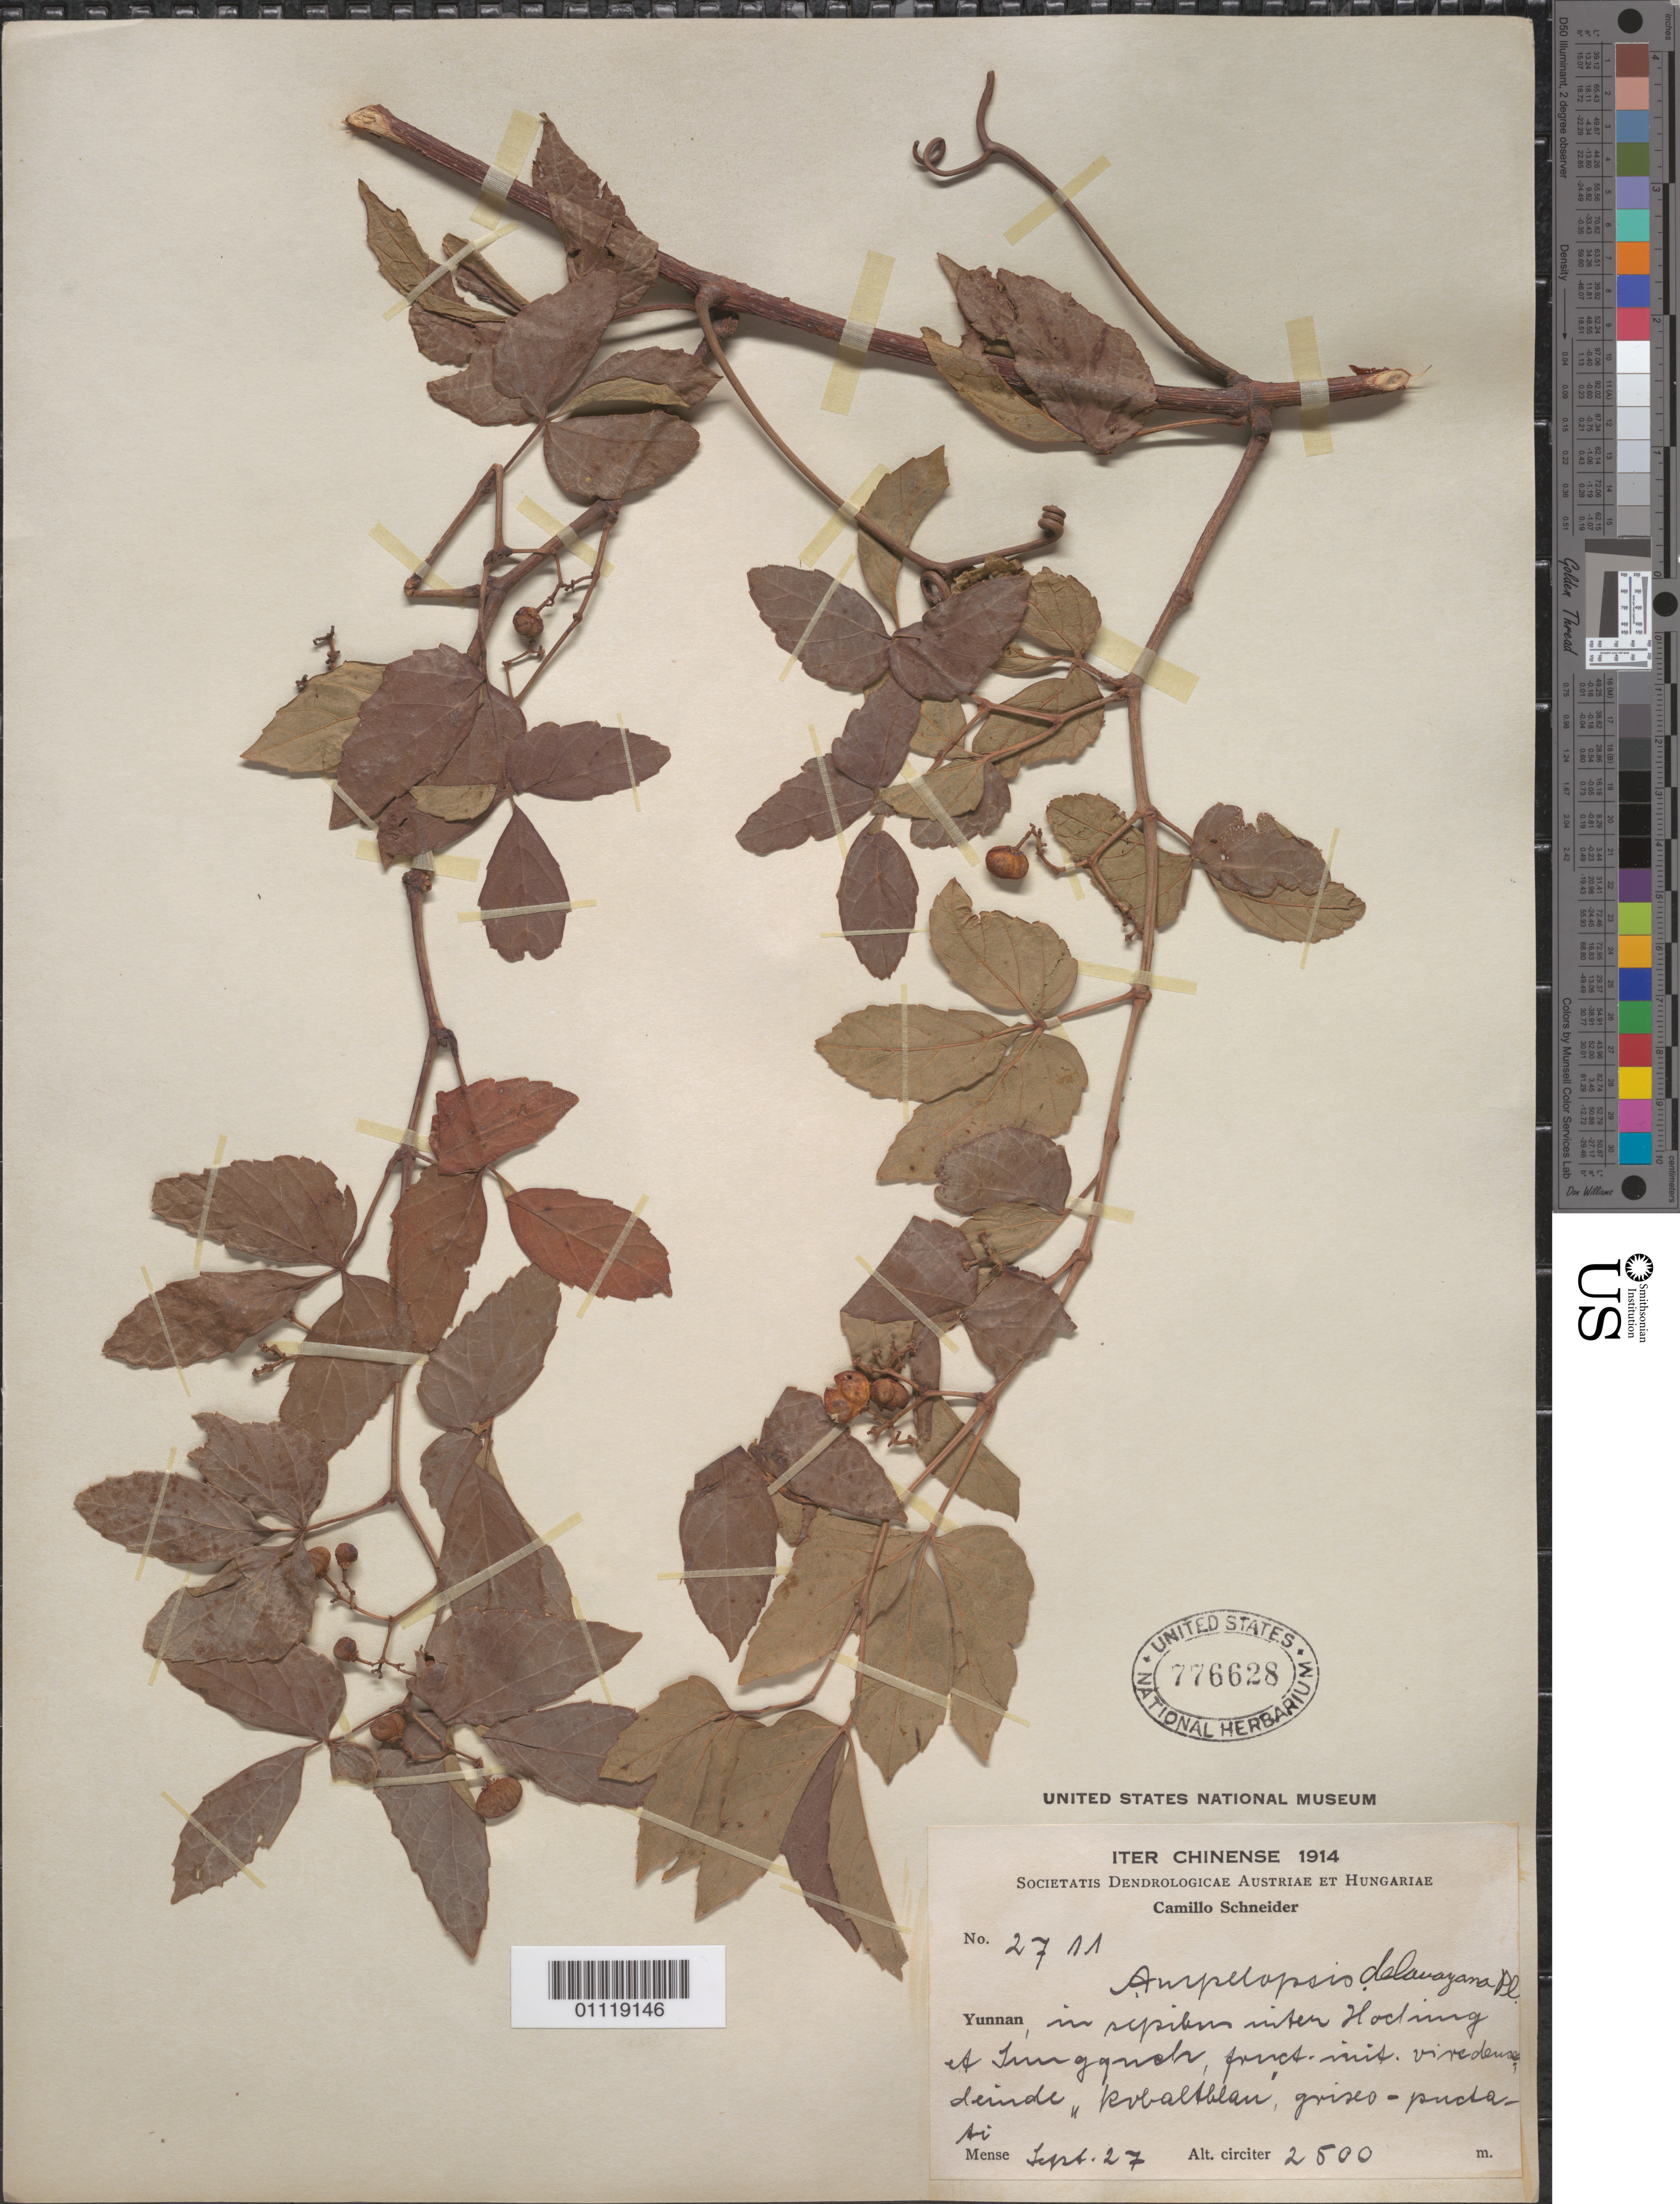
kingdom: Plantae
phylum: Tracheophyta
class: Magnoliopsida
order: Vitales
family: Vitaceae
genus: Ampelopsis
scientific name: Ampelopsis delavayana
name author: Planch.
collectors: C. W. Schneider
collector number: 27 NL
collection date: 1914-09-27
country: China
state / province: Yunnan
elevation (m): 2500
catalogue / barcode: US 776628